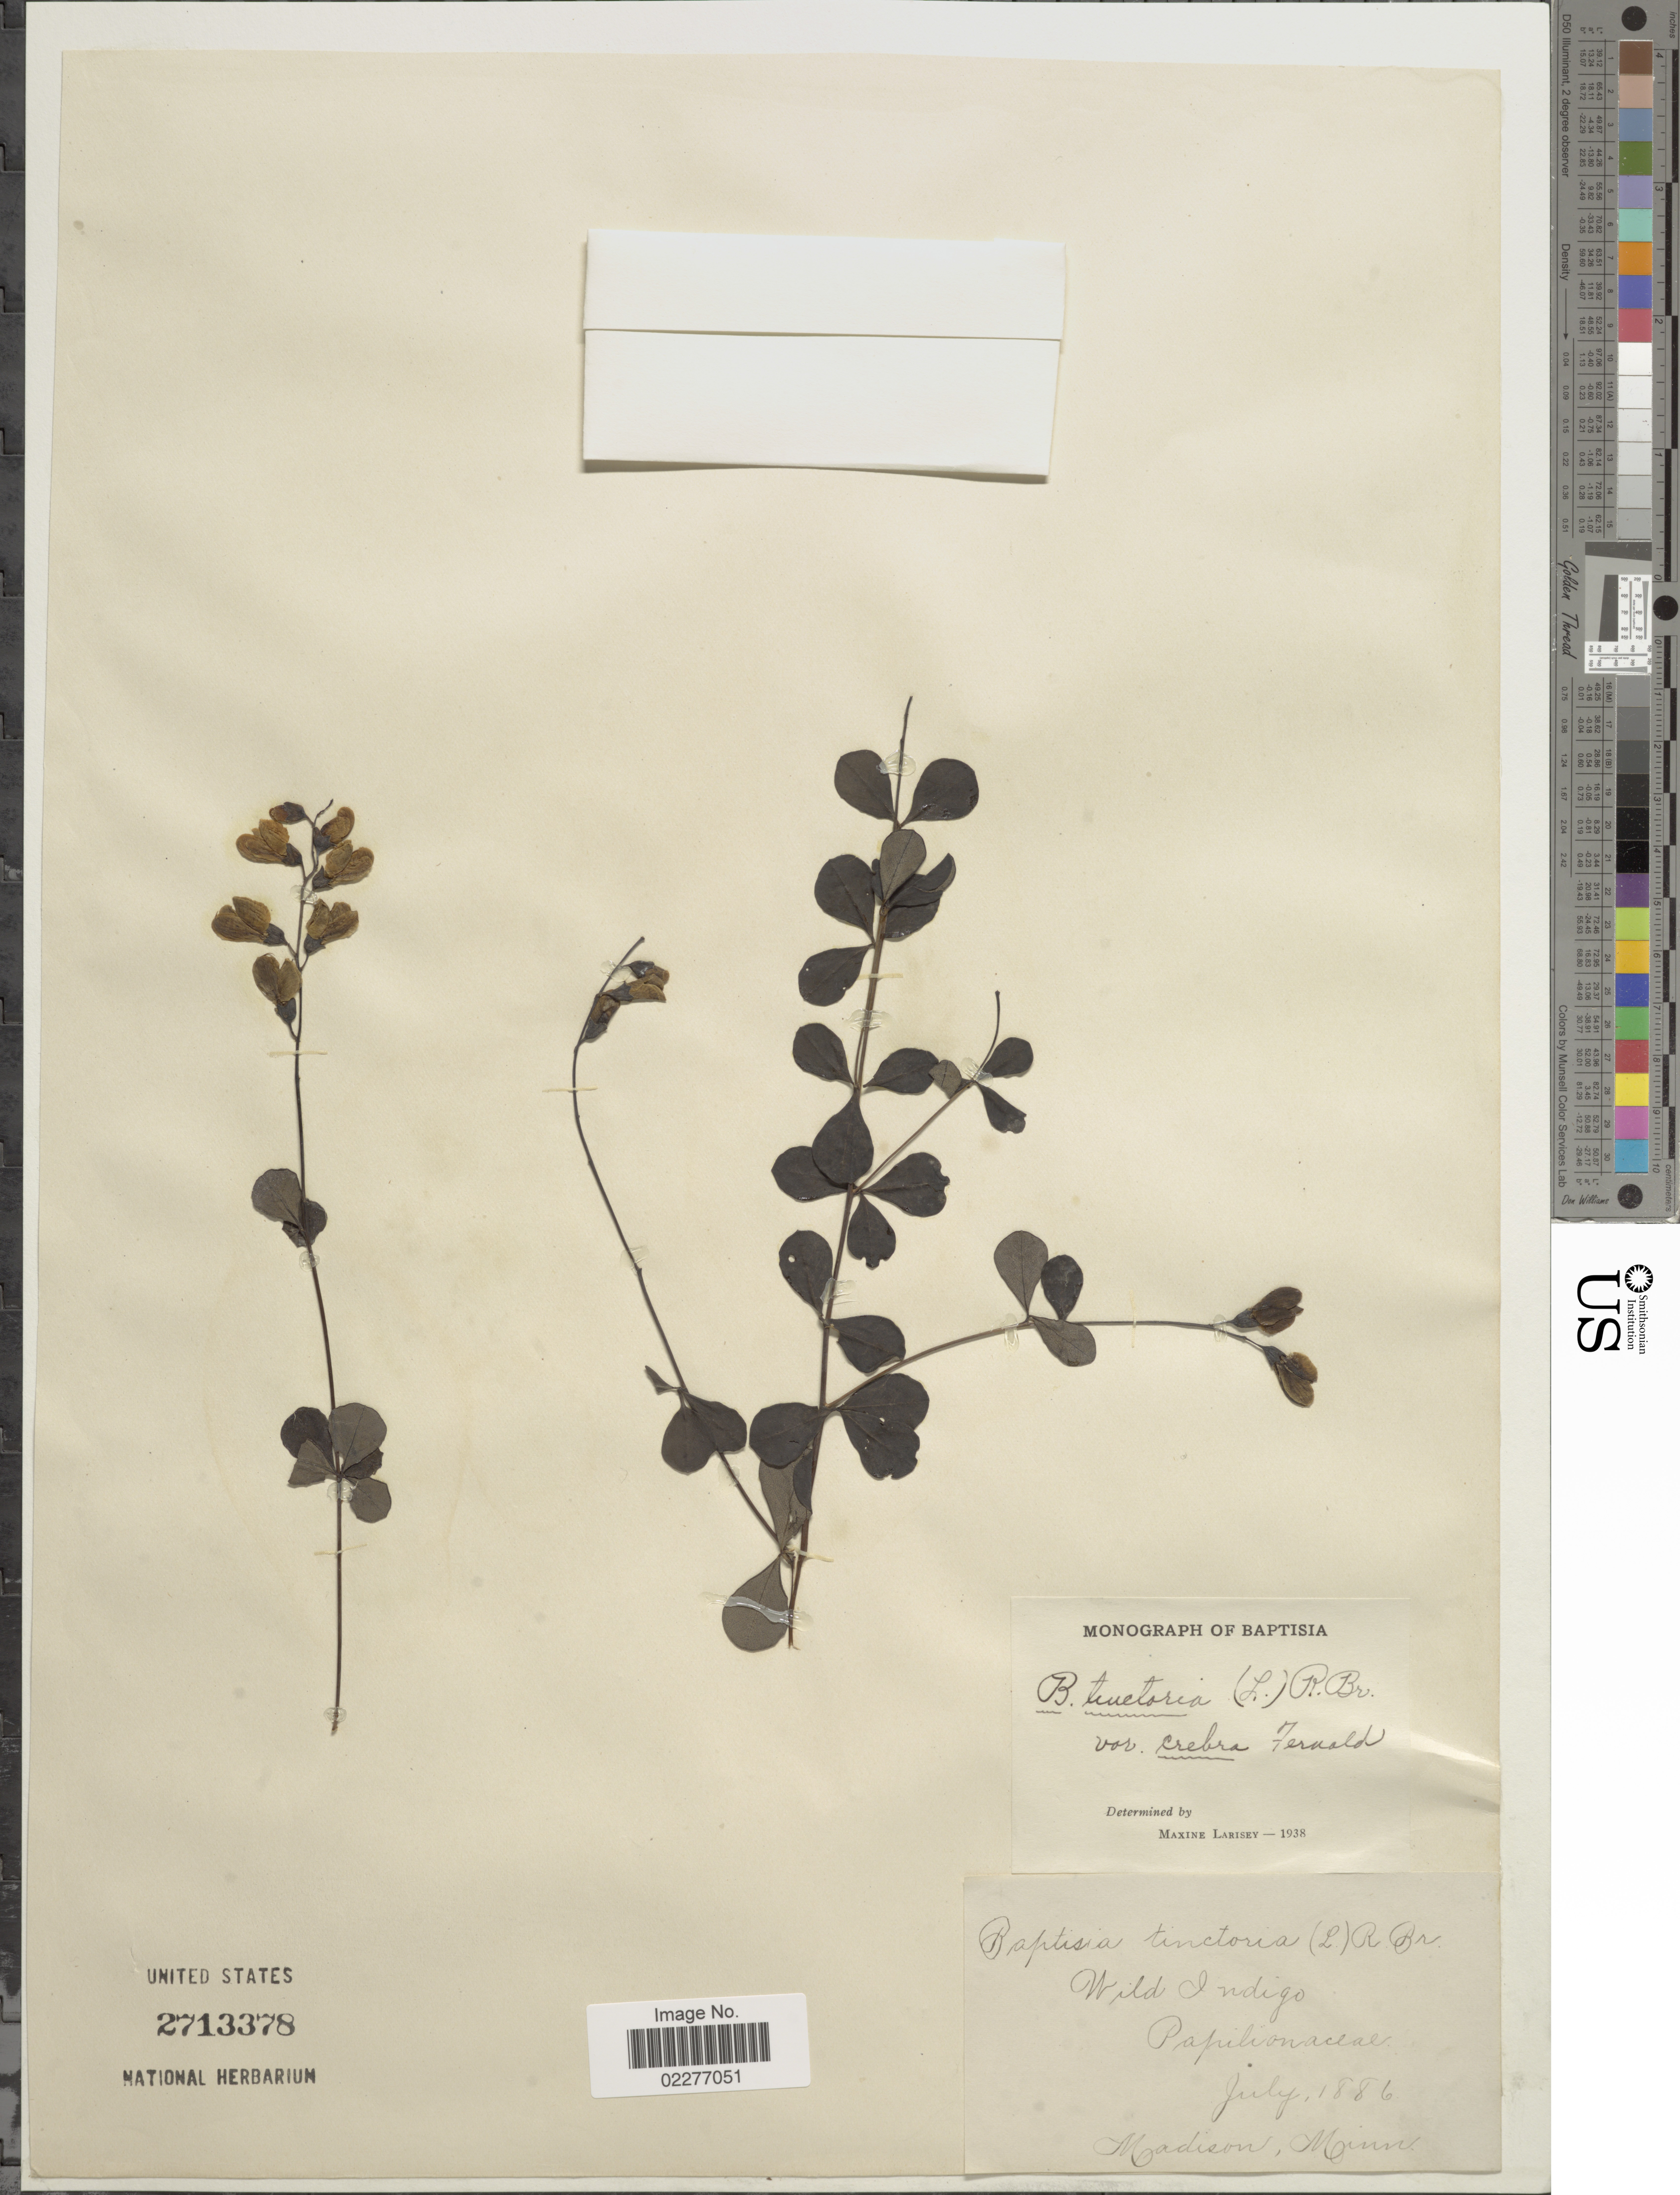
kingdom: Plantae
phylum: Tracheophyta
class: Magnoliopsida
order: Fabales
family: Fabaceae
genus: Baptisia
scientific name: Baptisia tinctoria var. crebra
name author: Fernald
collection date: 1886-07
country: United States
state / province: Minnesota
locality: Wild Indigo, Madison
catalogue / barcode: US 2713378